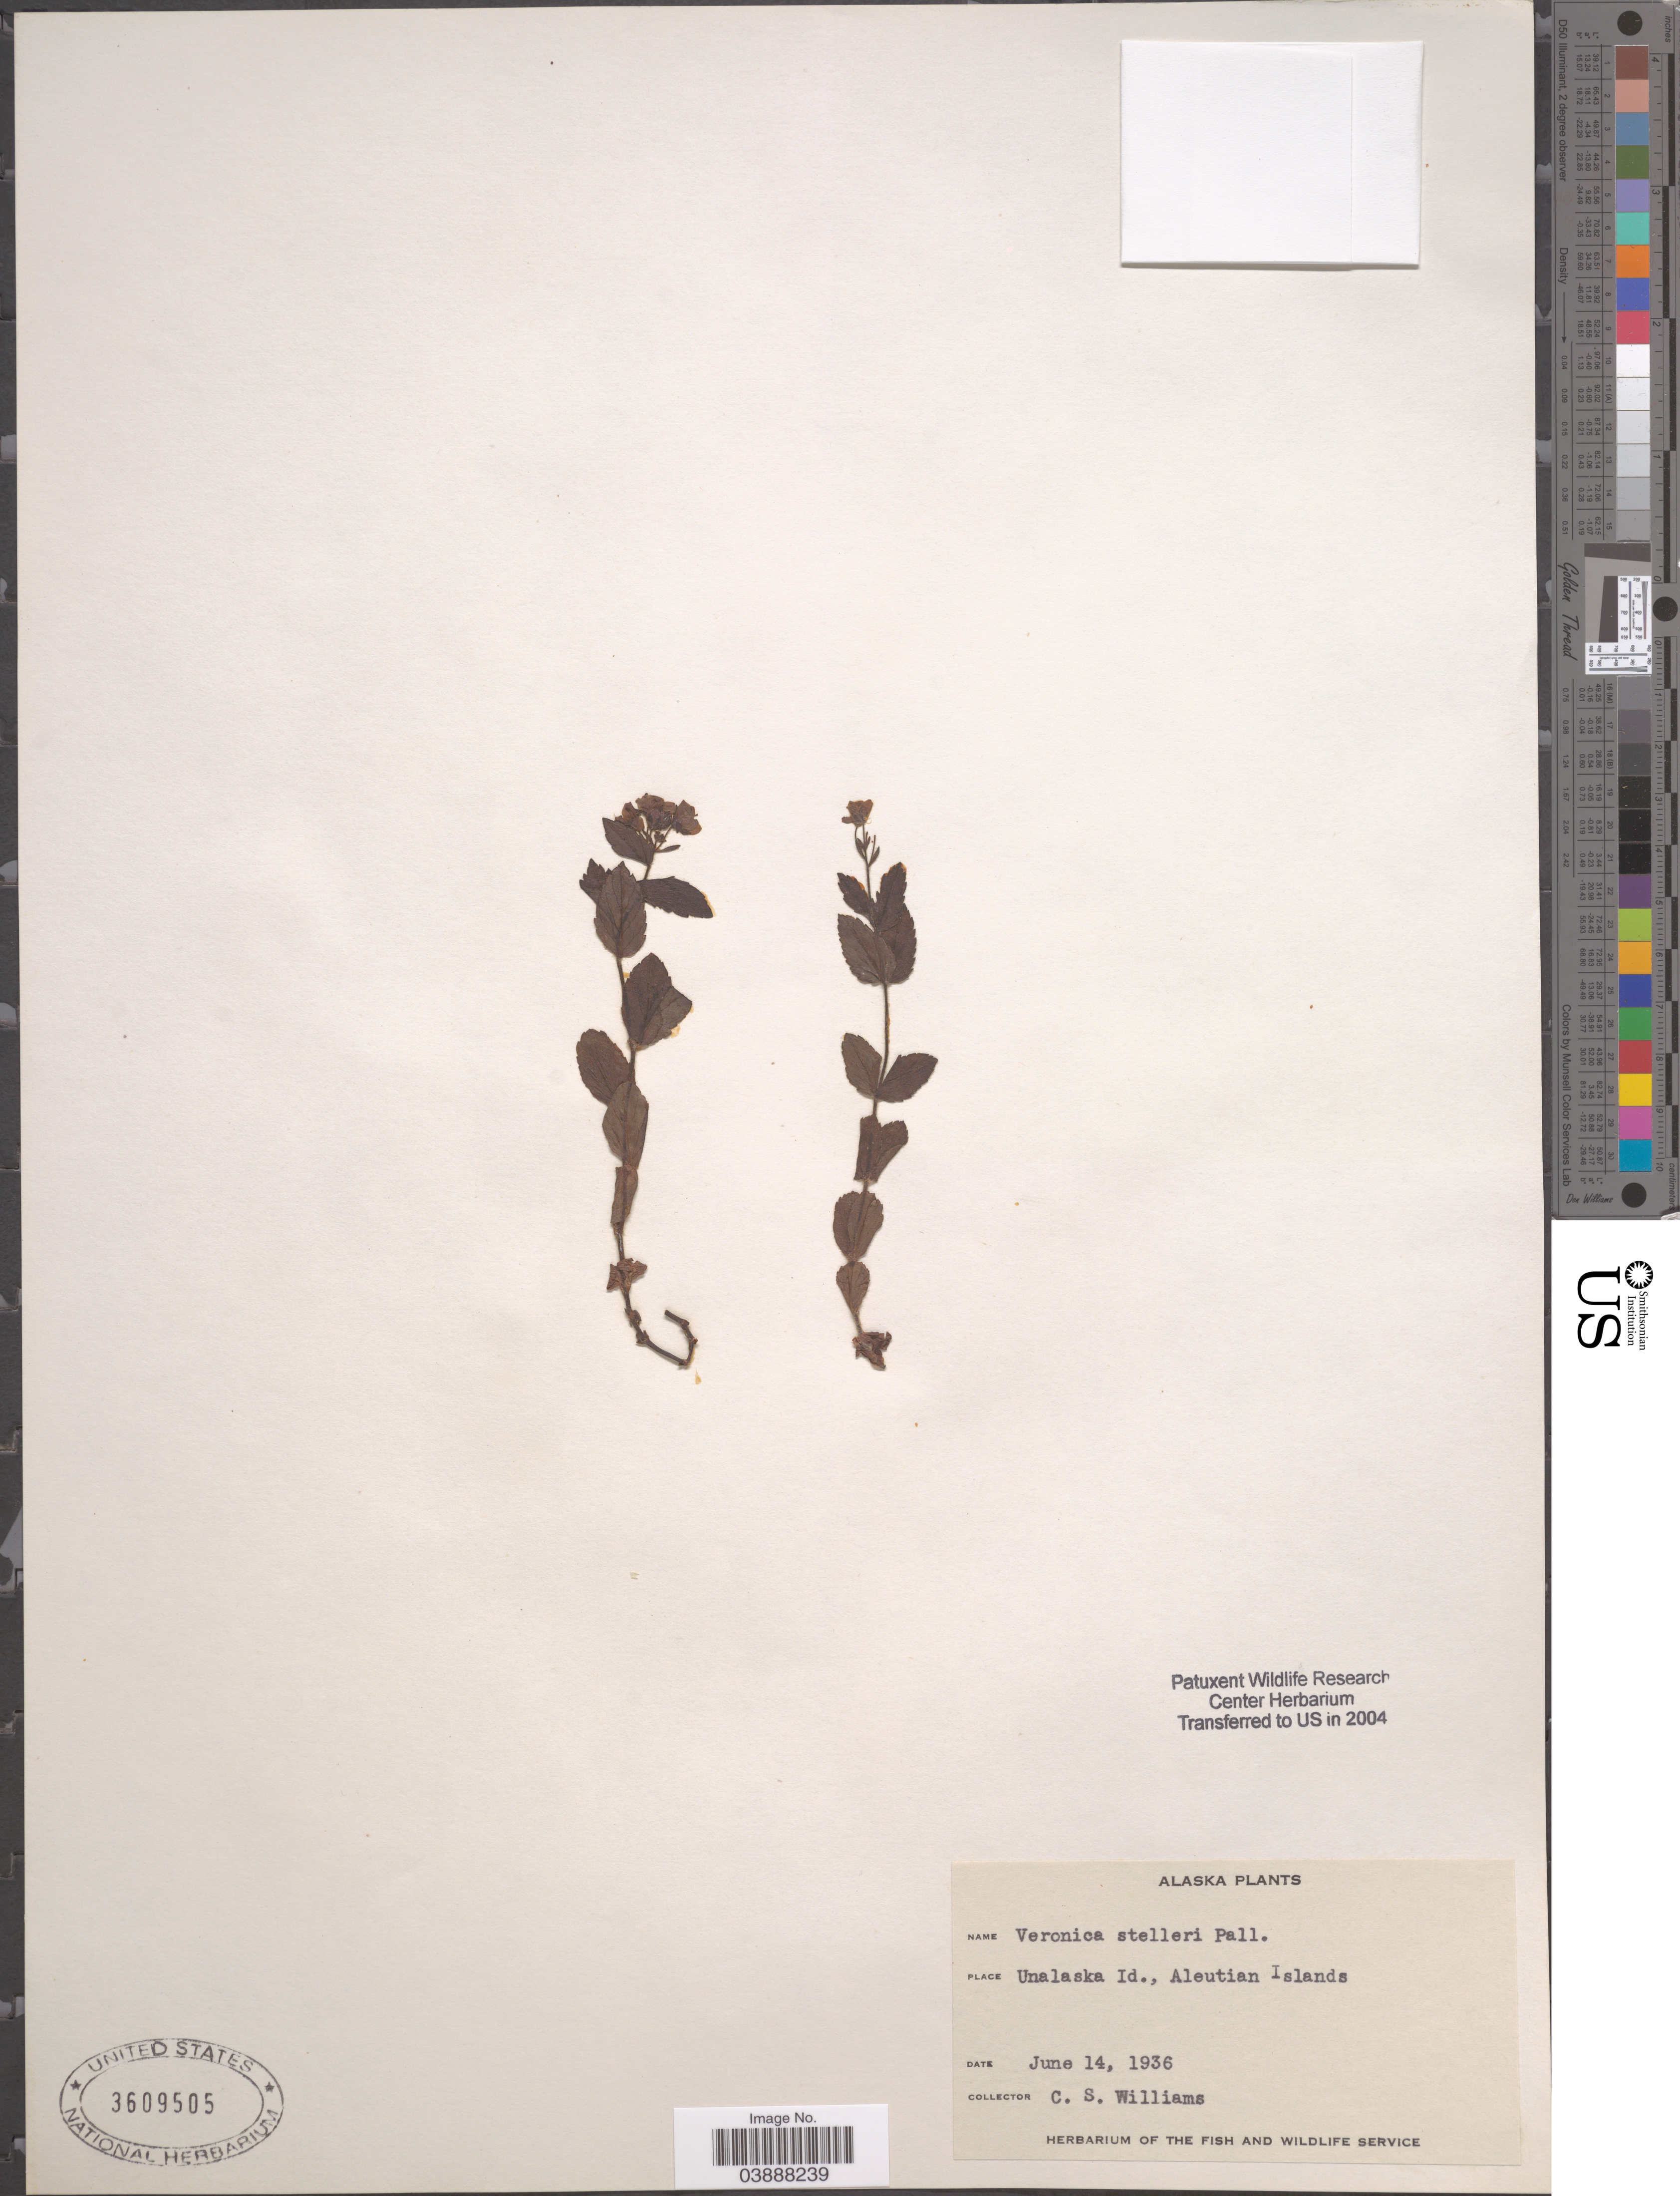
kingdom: Plantae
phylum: Tracheophyta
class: Magnoliopsida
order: Lamiales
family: Plantaginaceae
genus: Veronica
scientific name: Veronica stelleri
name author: Pall.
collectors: C. Williams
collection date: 1936-06-14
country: United States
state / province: Alaska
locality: Unalaska Id., Aleutian Islands.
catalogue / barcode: US 3609505